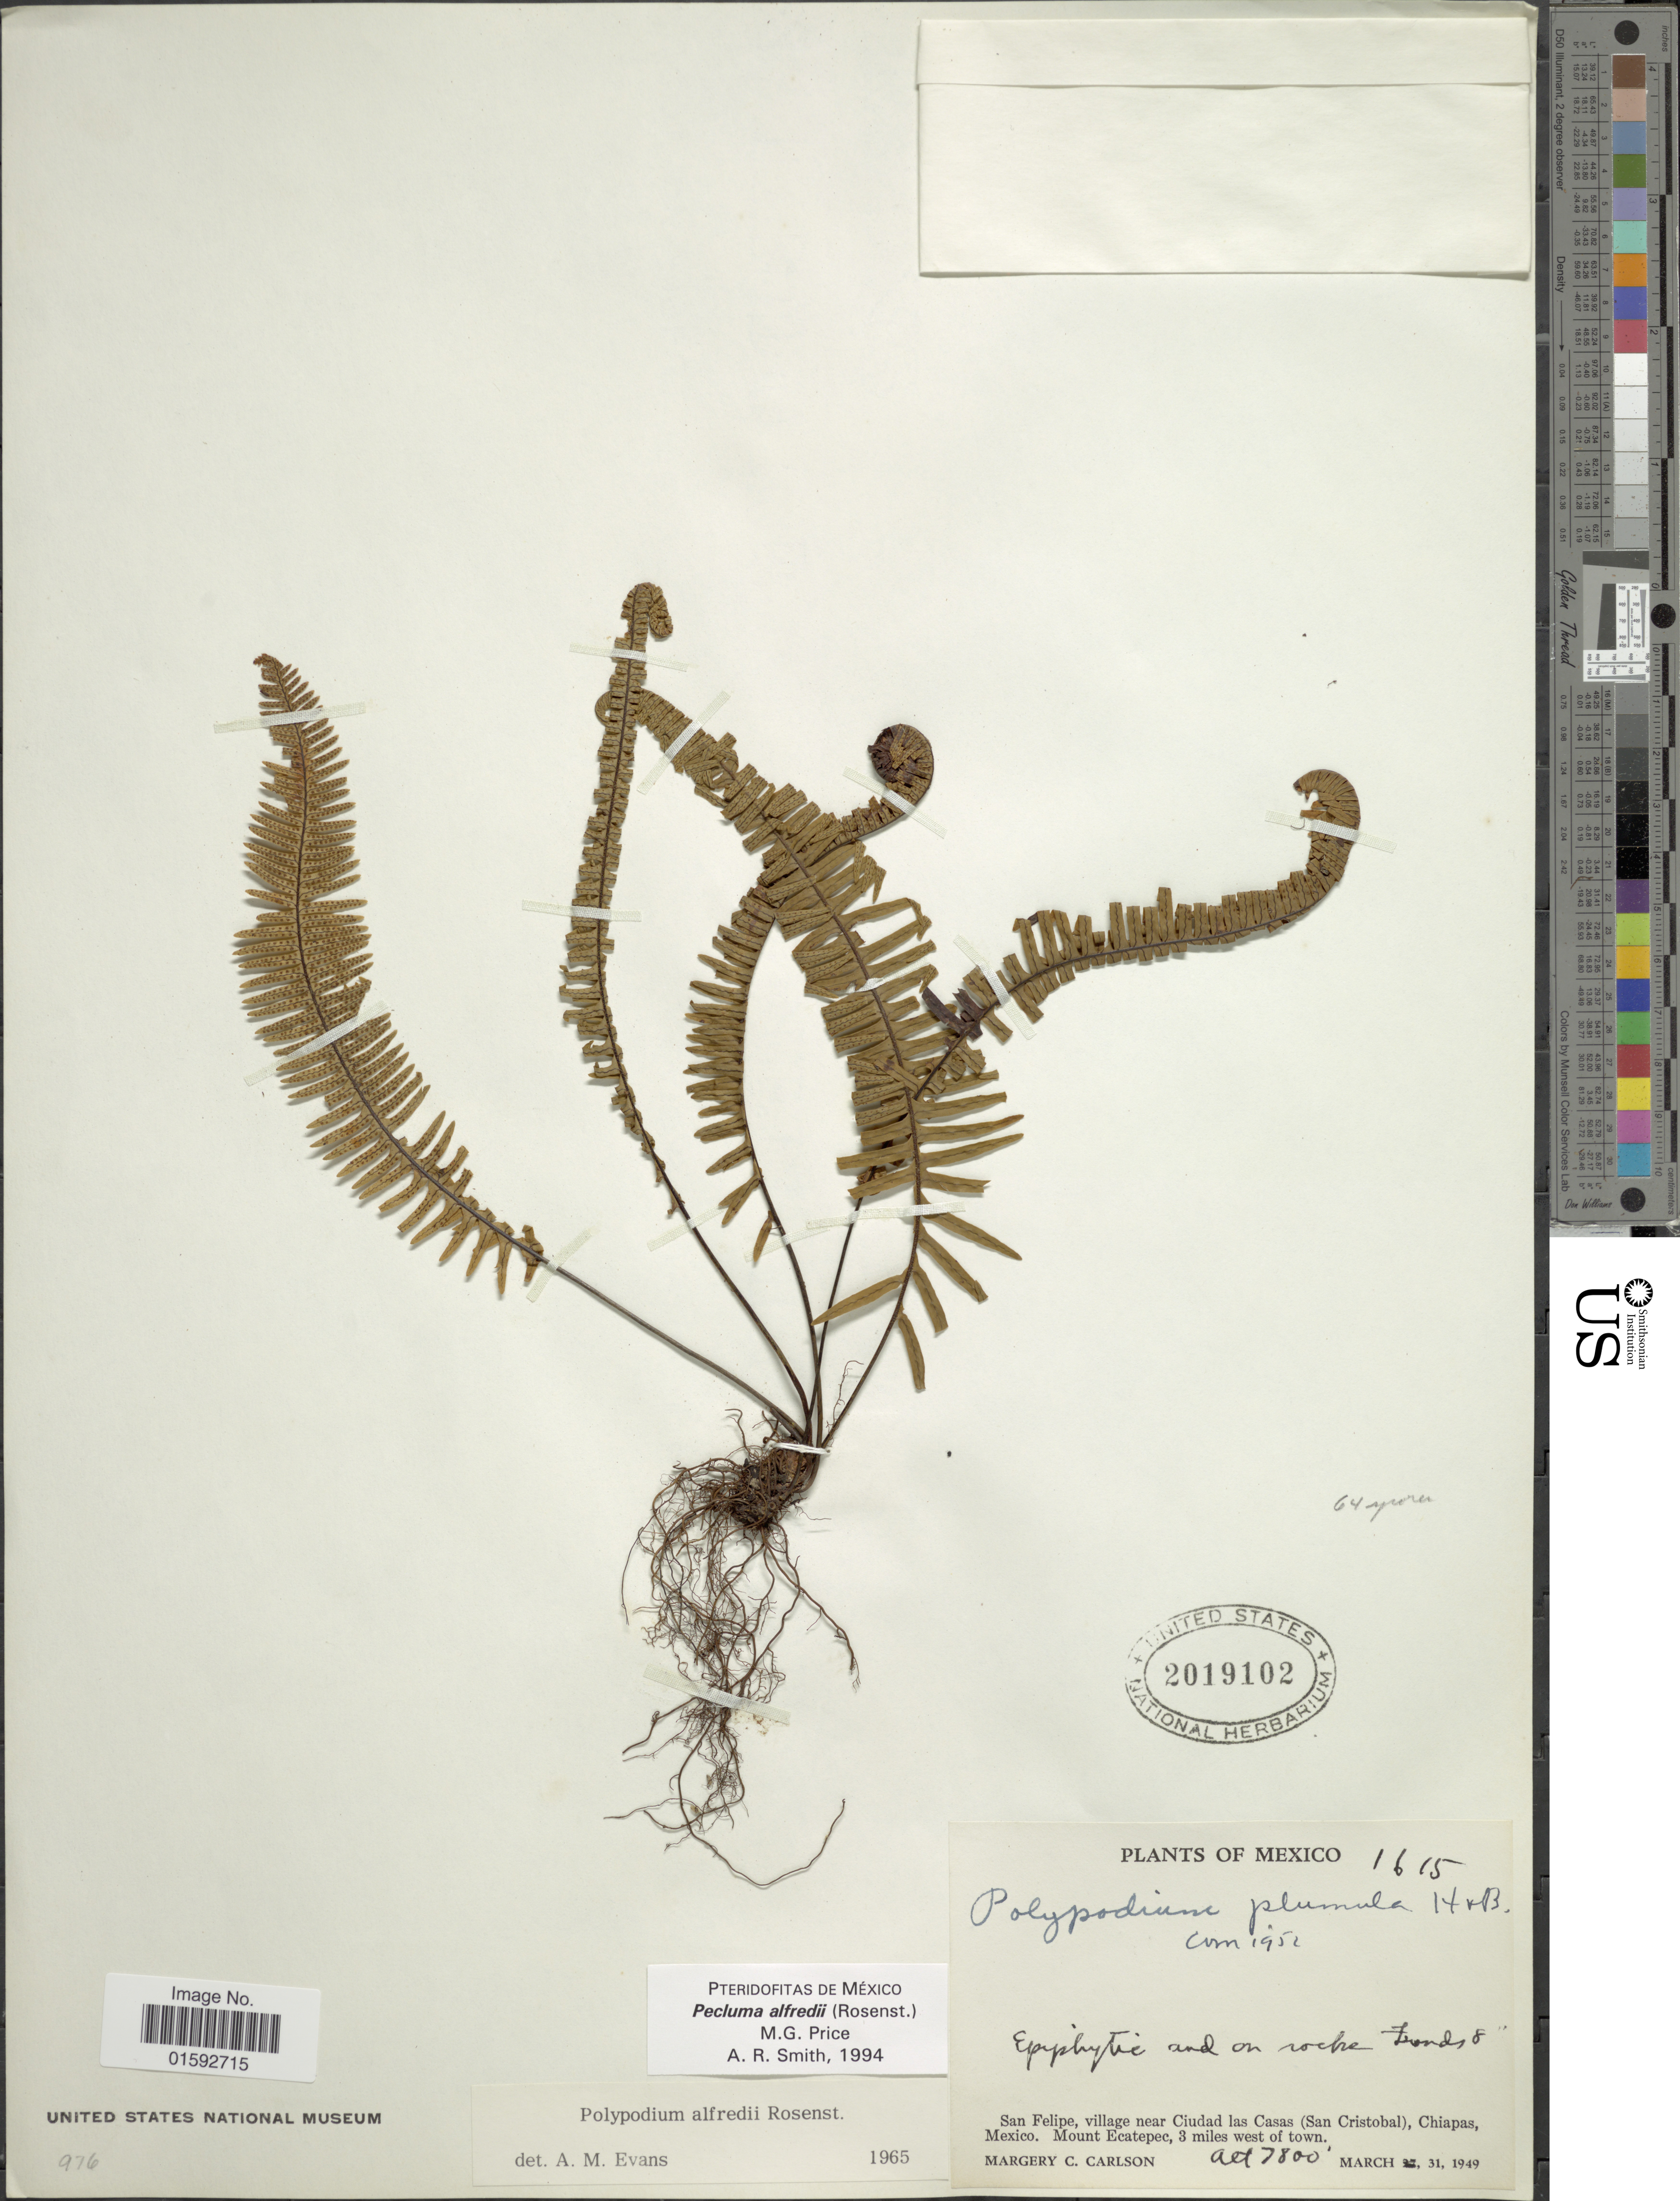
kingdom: Plantae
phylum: Tracheophyta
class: Polypodiopsida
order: Polypodiales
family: Polypodiaceae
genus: Pecluma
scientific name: Pecluma alfredii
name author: (Rosenst.) M.G. Price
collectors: M. C. Carlson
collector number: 1615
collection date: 1949-03-31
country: Mexico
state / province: Chiapas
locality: San Felipe, village near Ciudad las Casas (San Cristobal), Mount Ecatepec, 3 miles west of town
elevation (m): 2377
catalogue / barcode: US 2019102